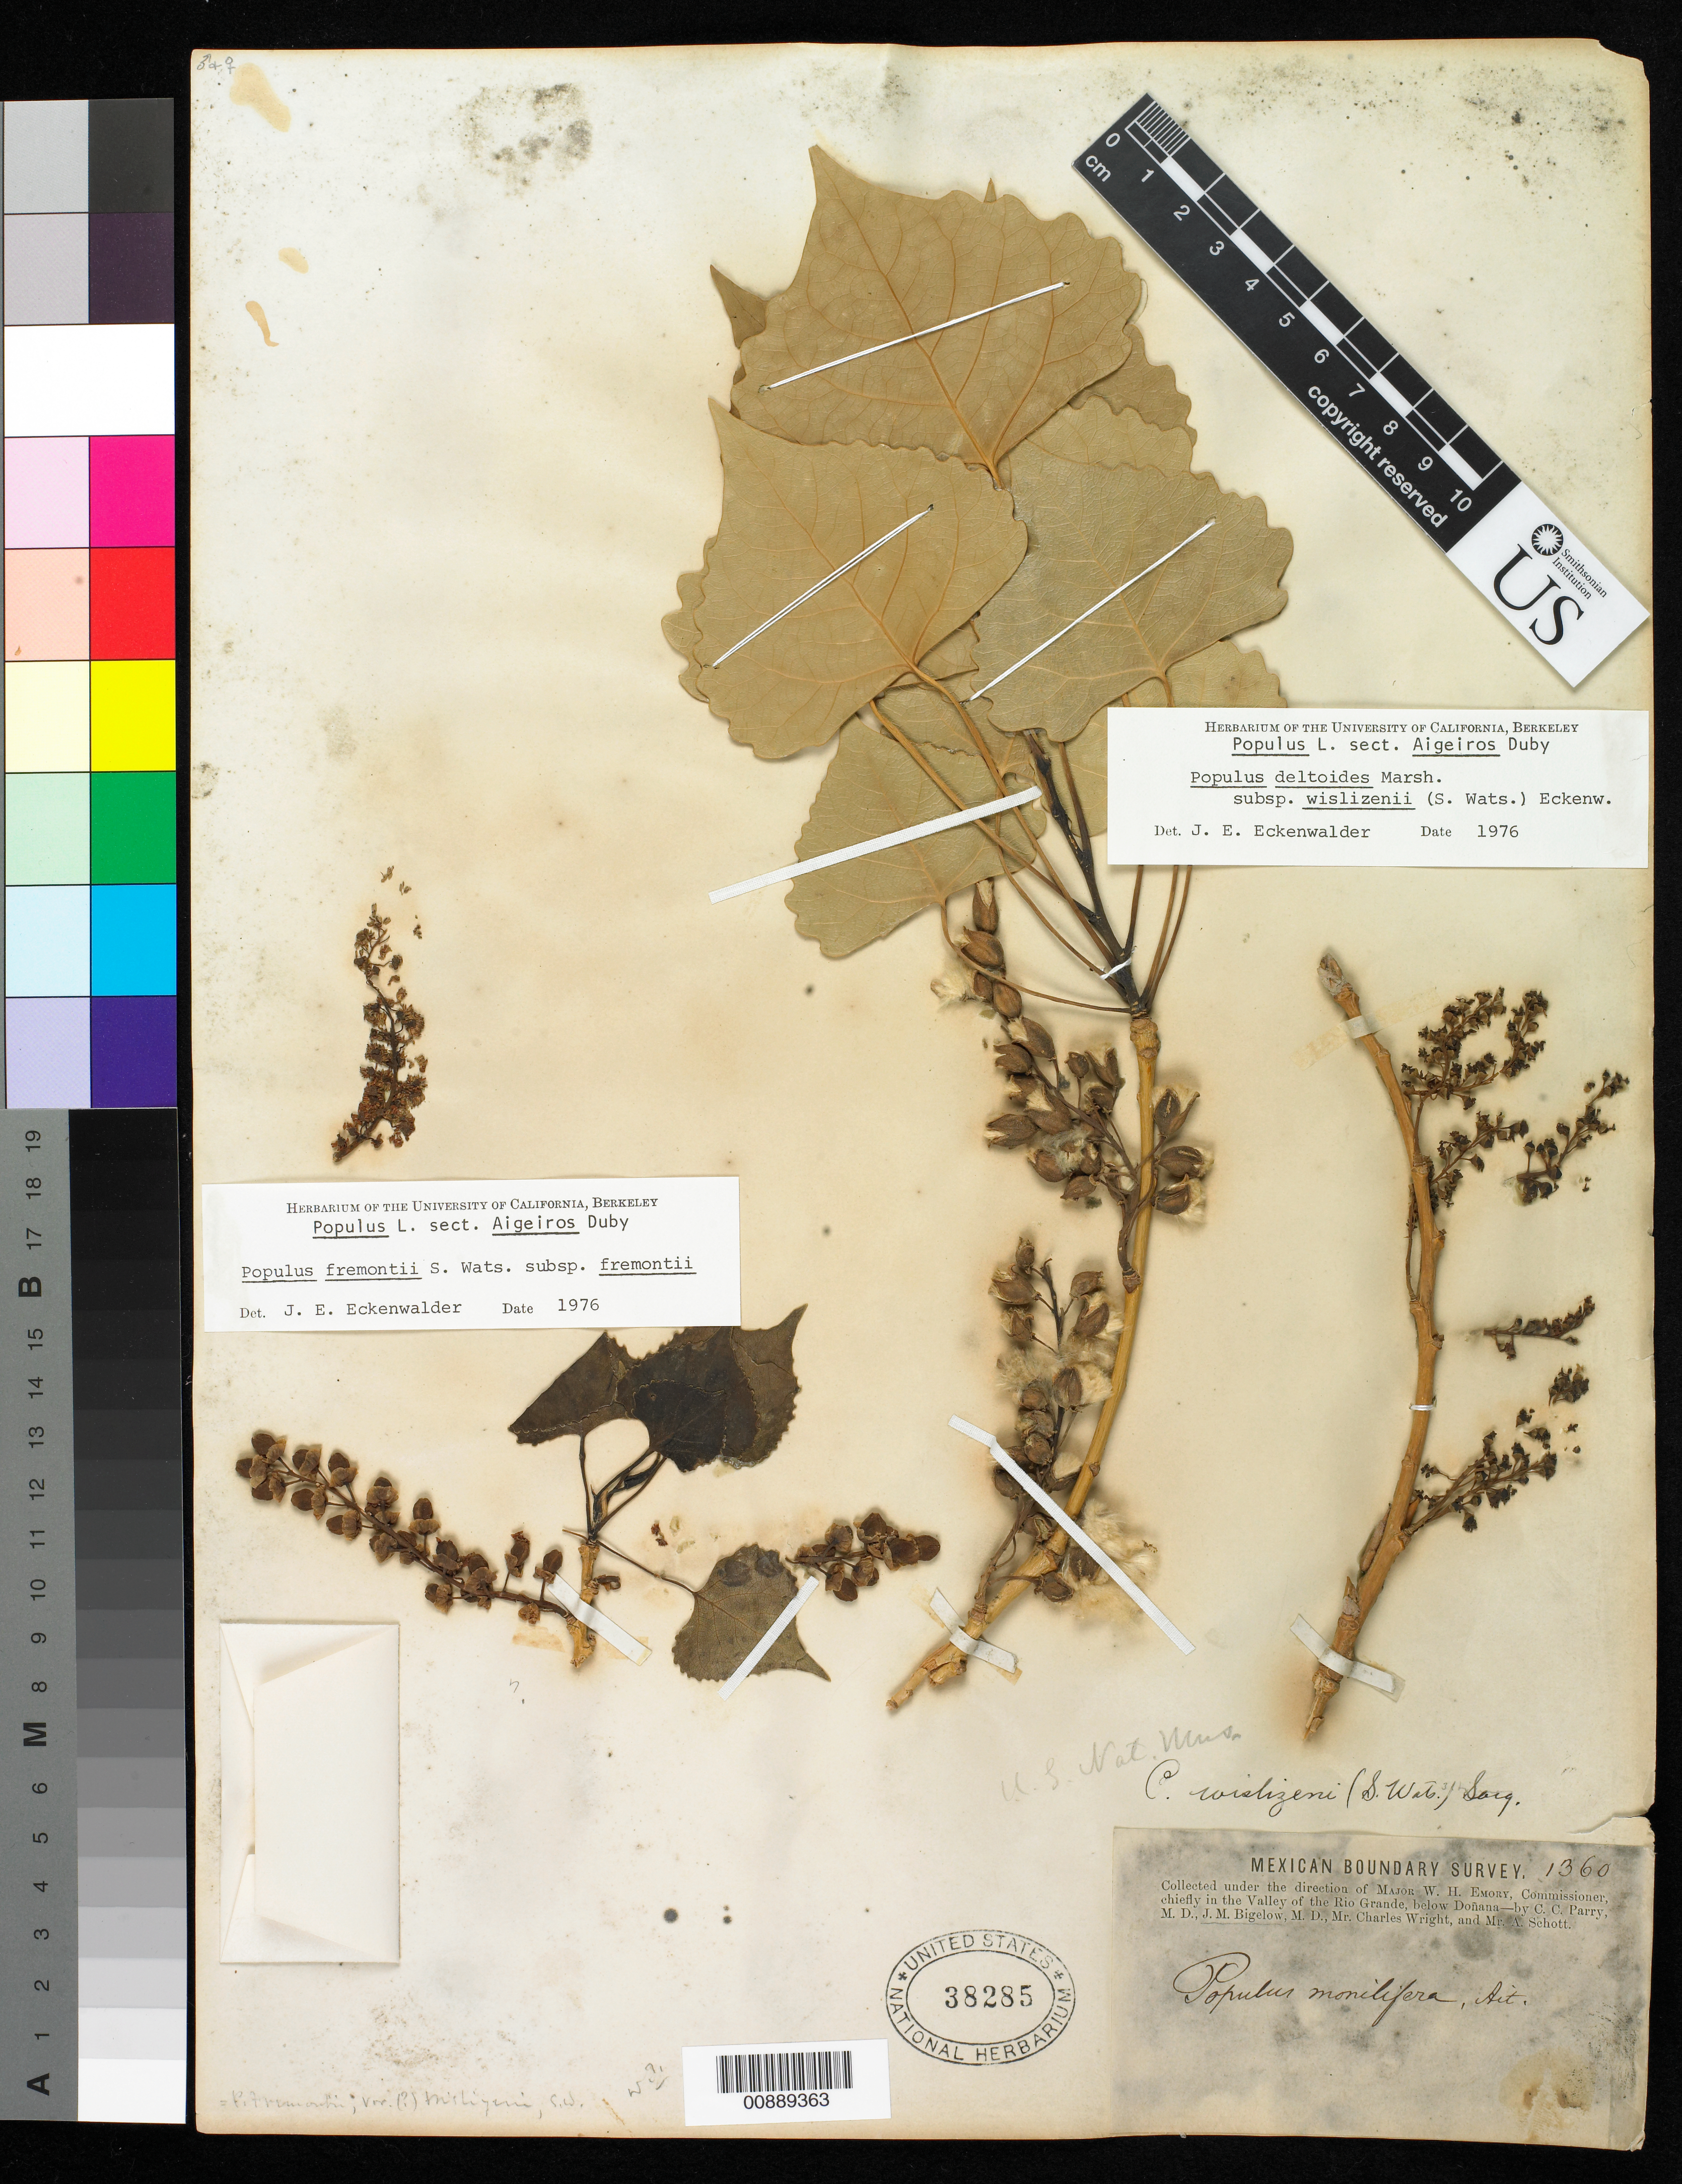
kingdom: Plantae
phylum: Tracheophyta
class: Magnoliopsida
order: Malpighiales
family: Salicaceae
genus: Populus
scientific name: Populus deltoides subsp. wislizeni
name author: (S. Watson) Eckenw.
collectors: C. C. Parry, J. M. Bigelow, C. Wright & A. C. V. Schott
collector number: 1360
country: United States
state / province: New Mexico / Texas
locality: Valley of the Rio Grande, below Doñana.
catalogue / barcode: US 38285